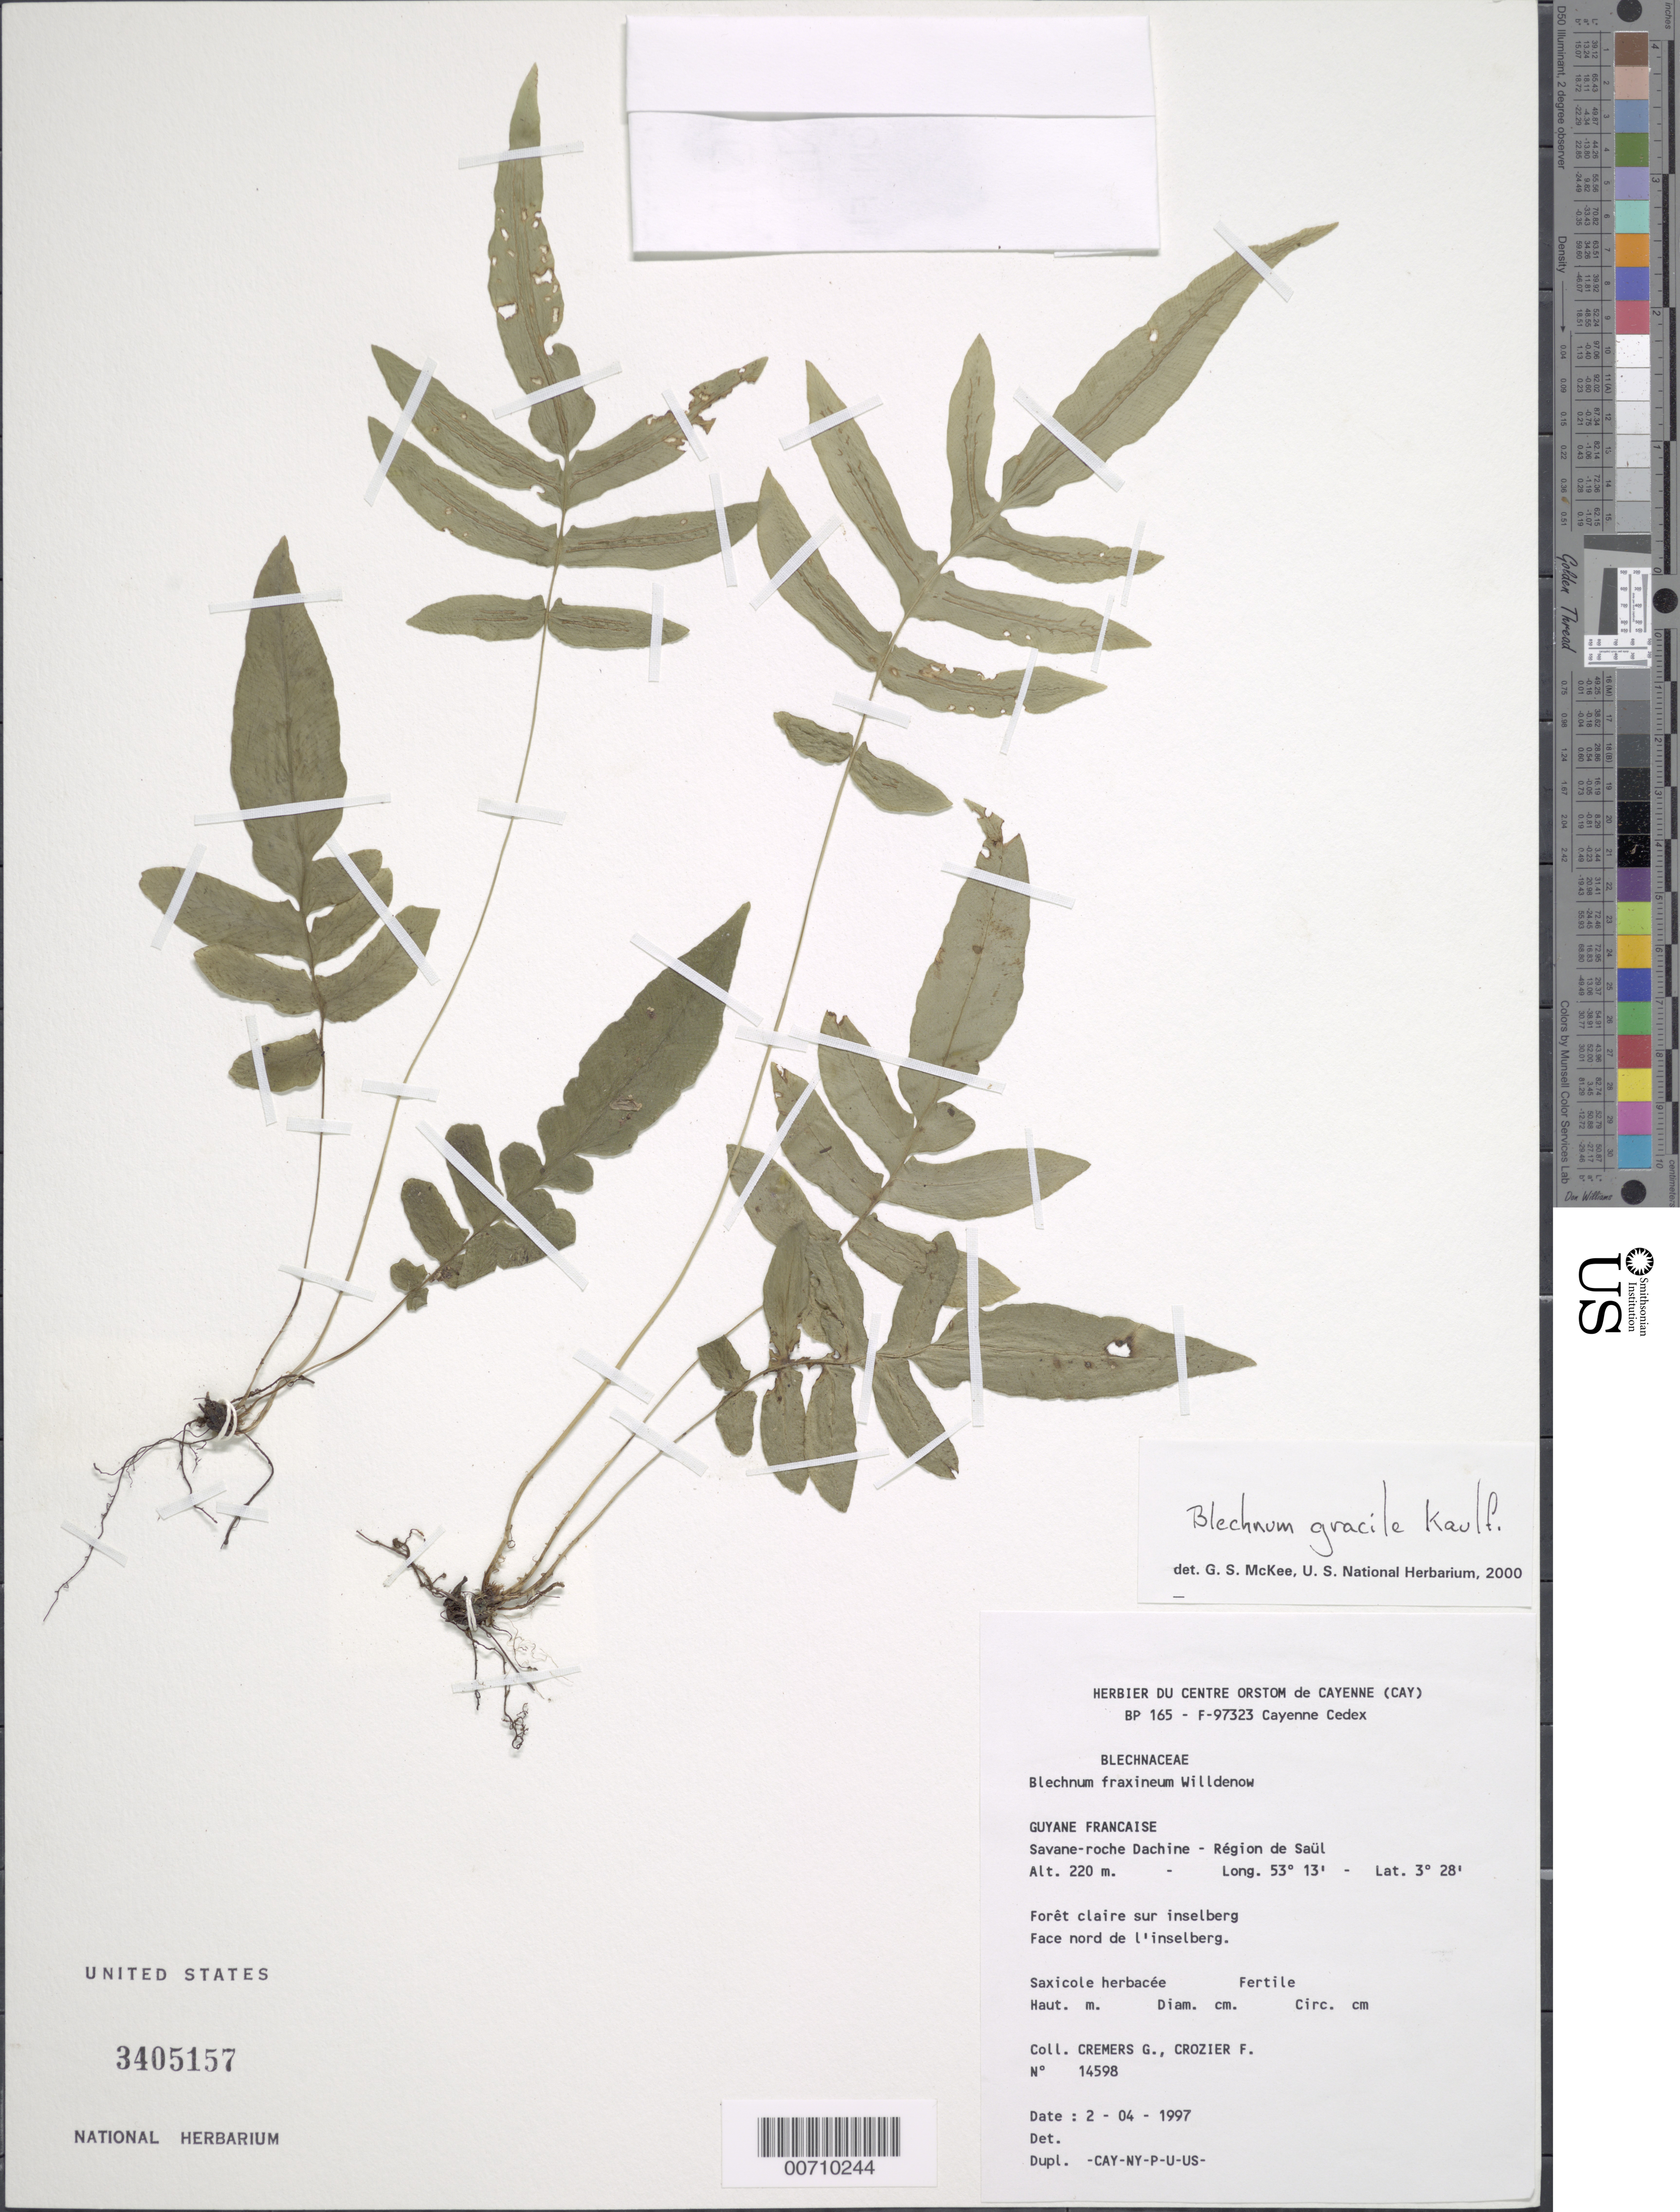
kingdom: Plantae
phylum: Tracheophyta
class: Polypodiopsida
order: Polypodiales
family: Blechnaceae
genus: Blechnum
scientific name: Blechnum gracile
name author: Kaulf.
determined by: McKee, G. S., (US), NMNH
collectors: G. Cremers & F. Crozier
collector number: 14598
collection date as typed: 2-Apr-96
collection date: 1996-04-02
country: French Guiana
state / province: Saint-Laurent-du-Maroni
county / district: Saül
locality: Saül, savane-roche Dachine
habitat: Forêt claire su inselberg. Face nord de l 'inselberg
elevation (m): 220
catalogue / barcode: US 3405157